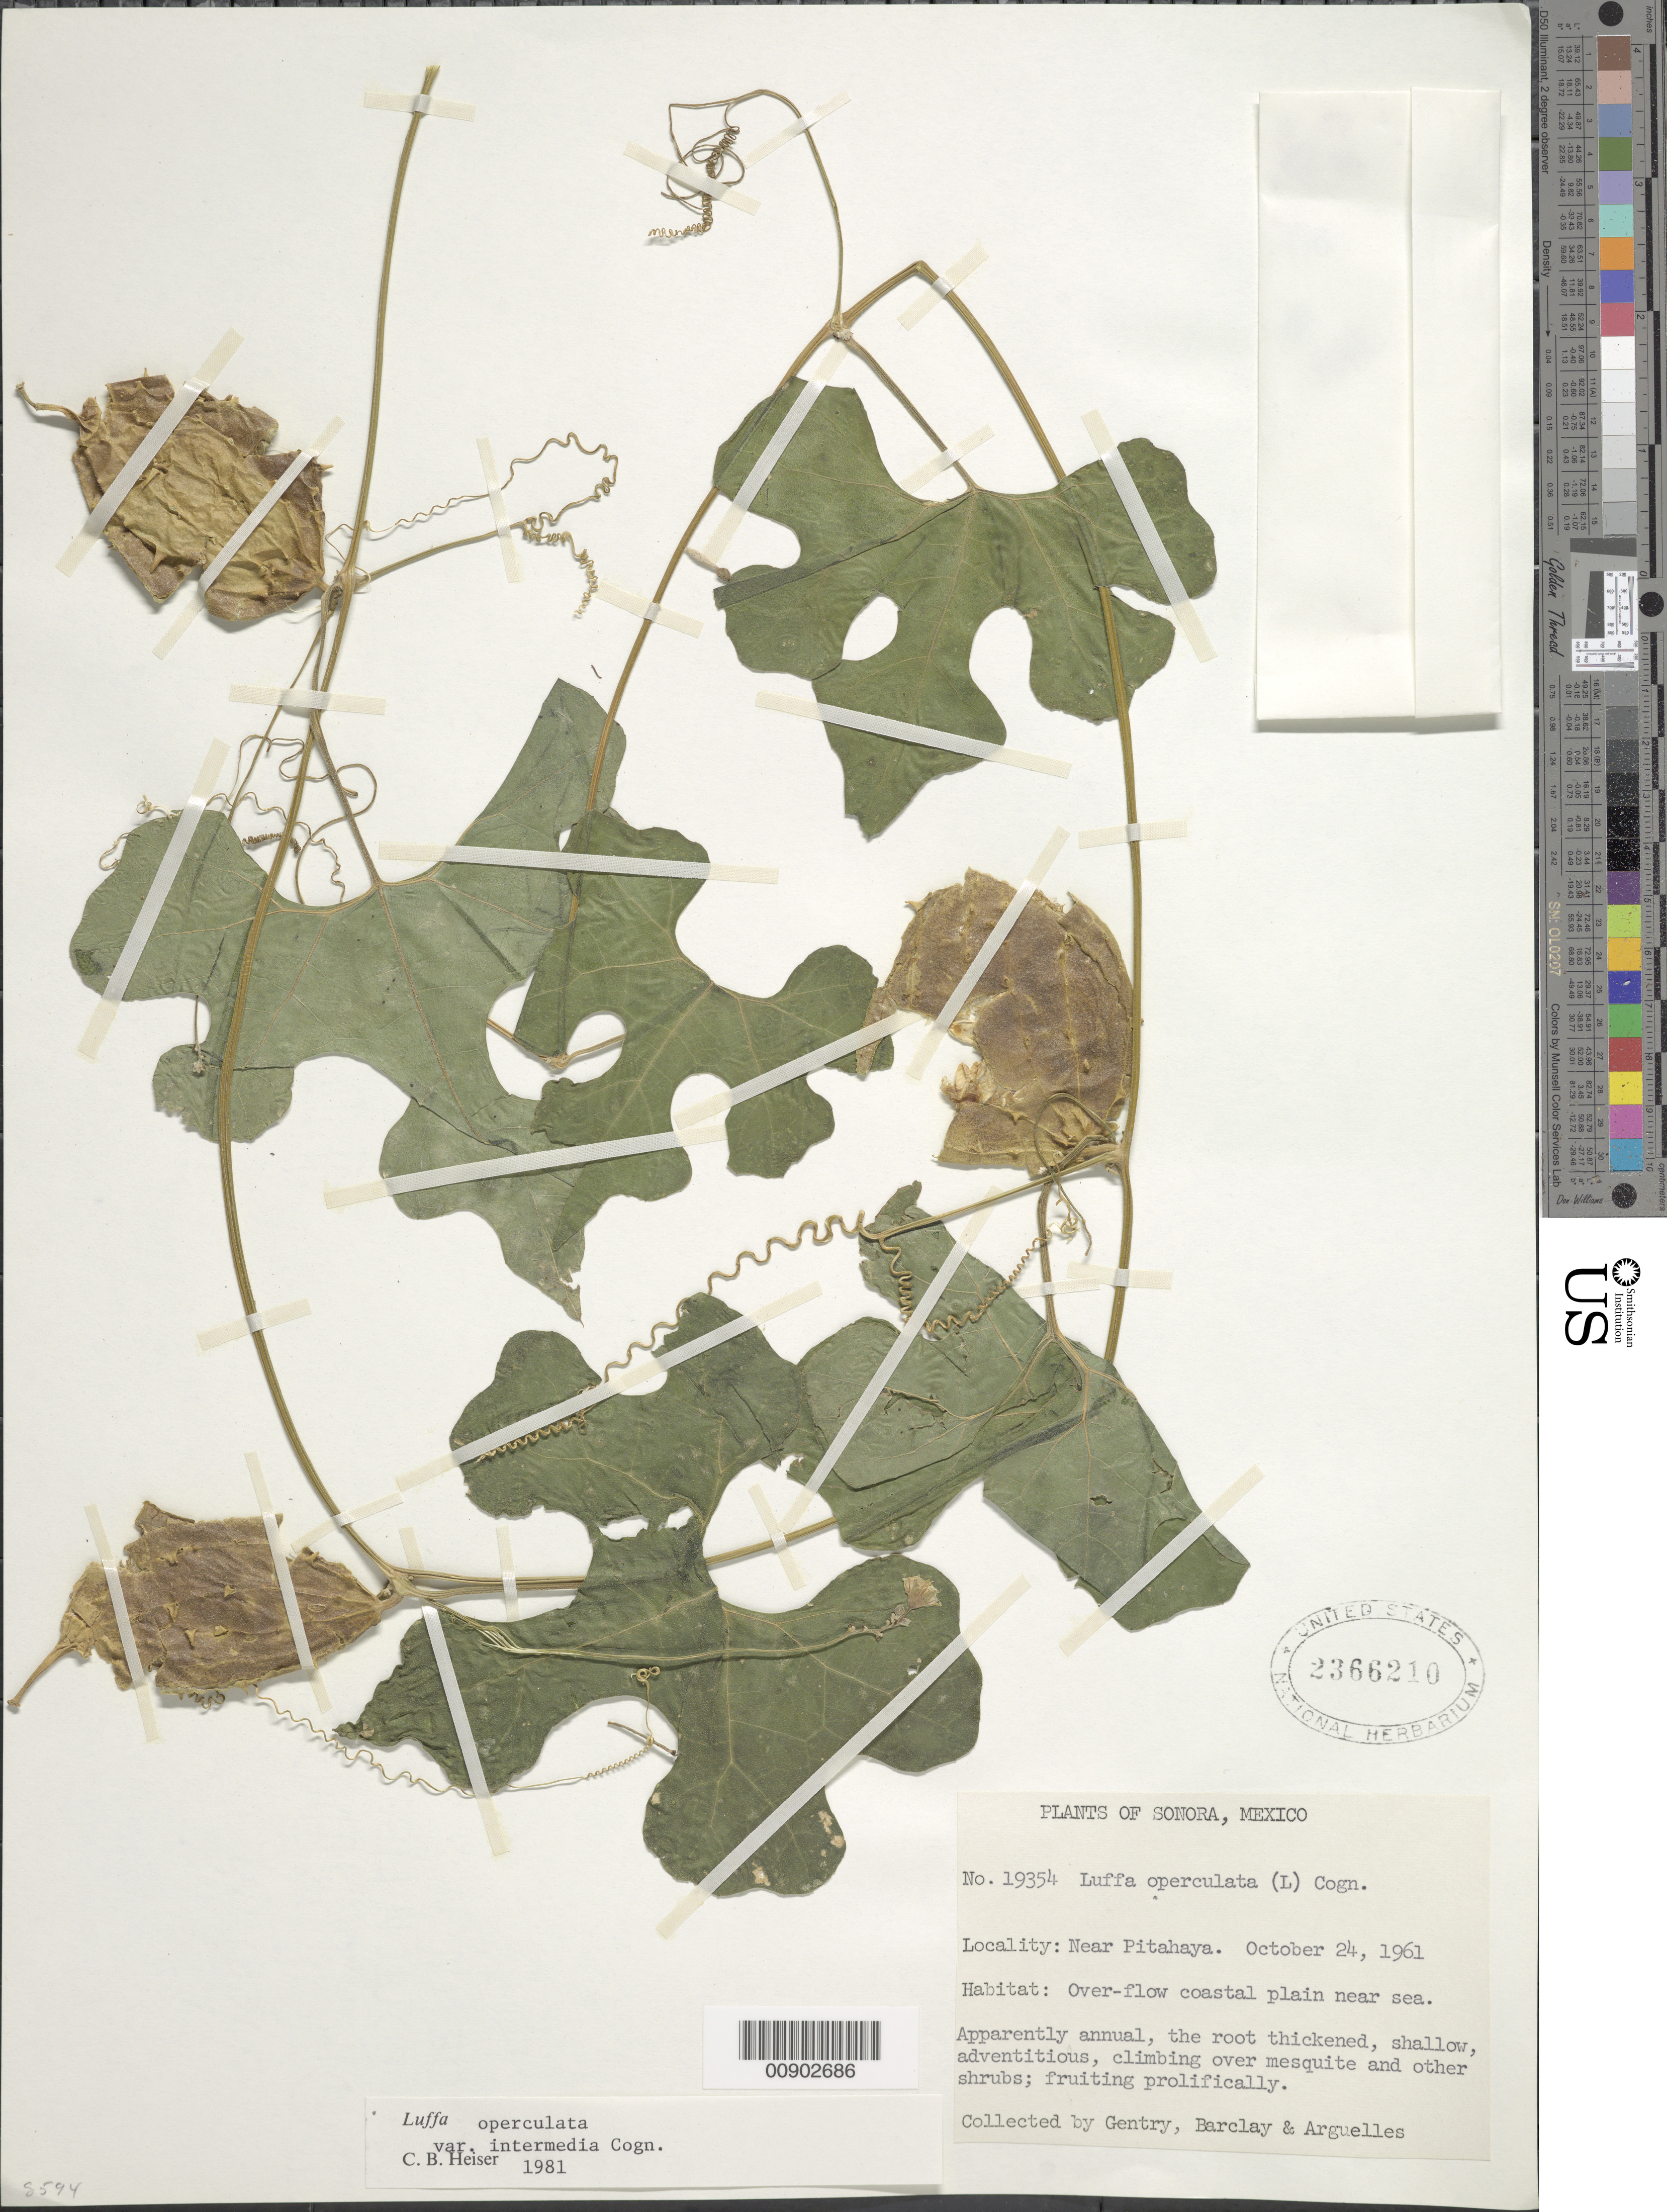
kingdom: Plantae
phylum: Tracheophyta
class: Magnoliopsida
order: Cucurbitales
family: Cucurbitaceae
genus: Luffa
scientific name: Luffa operculata var. intermedia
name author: Cogn.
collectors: Gentry, --, -- Barclay & Arguelles, --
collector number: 19354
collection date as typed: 24 Oct 1961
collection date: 1961-10-24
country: Mexico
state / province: Sonora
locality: Near Pitahaya, Sonora.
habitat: Over-flow coastal plain near sea. Climbing over mesquite and other shrubs.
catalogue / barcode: US 2366210